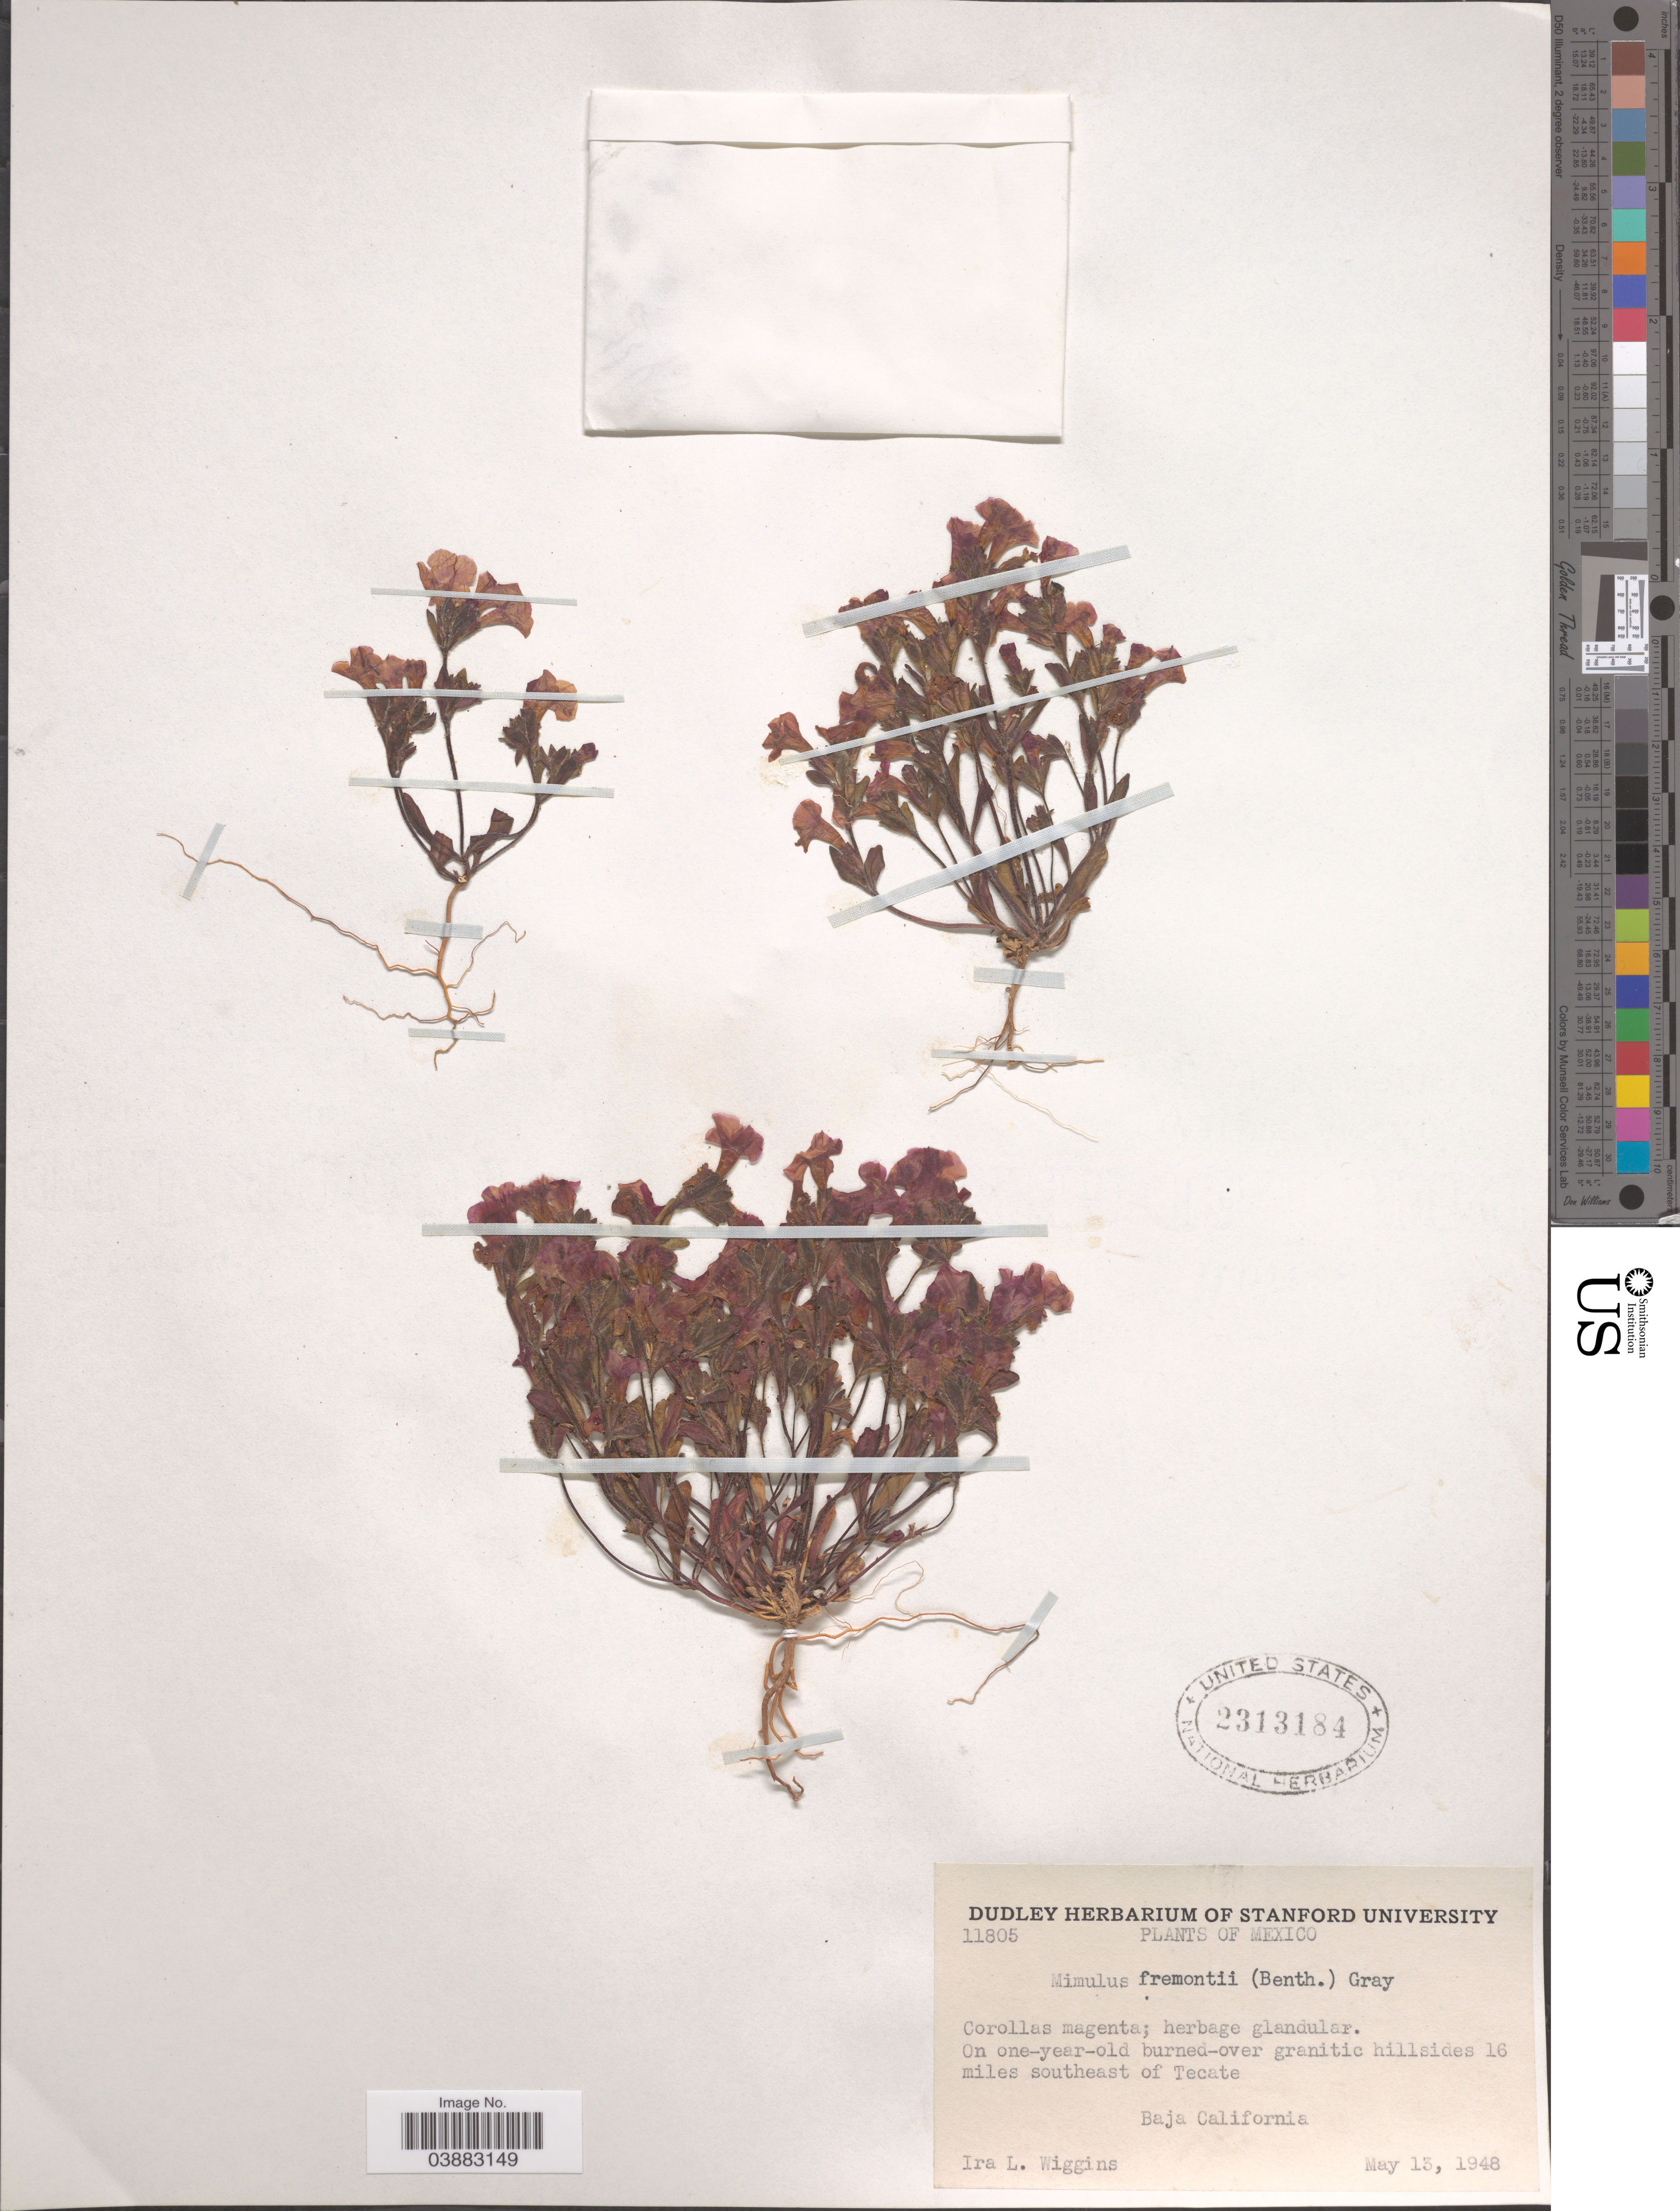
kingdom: Plantae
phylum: Tracheophyta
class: Magnoliopsida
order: Lamiales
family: Phrymaceae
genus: Mimulus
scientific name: Mimulus fremontii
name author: (Benth.) A. Gray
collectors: I. L. Wiggins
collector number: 11805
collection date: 1948-05-13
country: Mexico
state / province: Baja California Norte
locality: On one-year-old burned-over granitic hillsides 16 miles southeast of Tecate.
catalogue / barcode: US 2313184